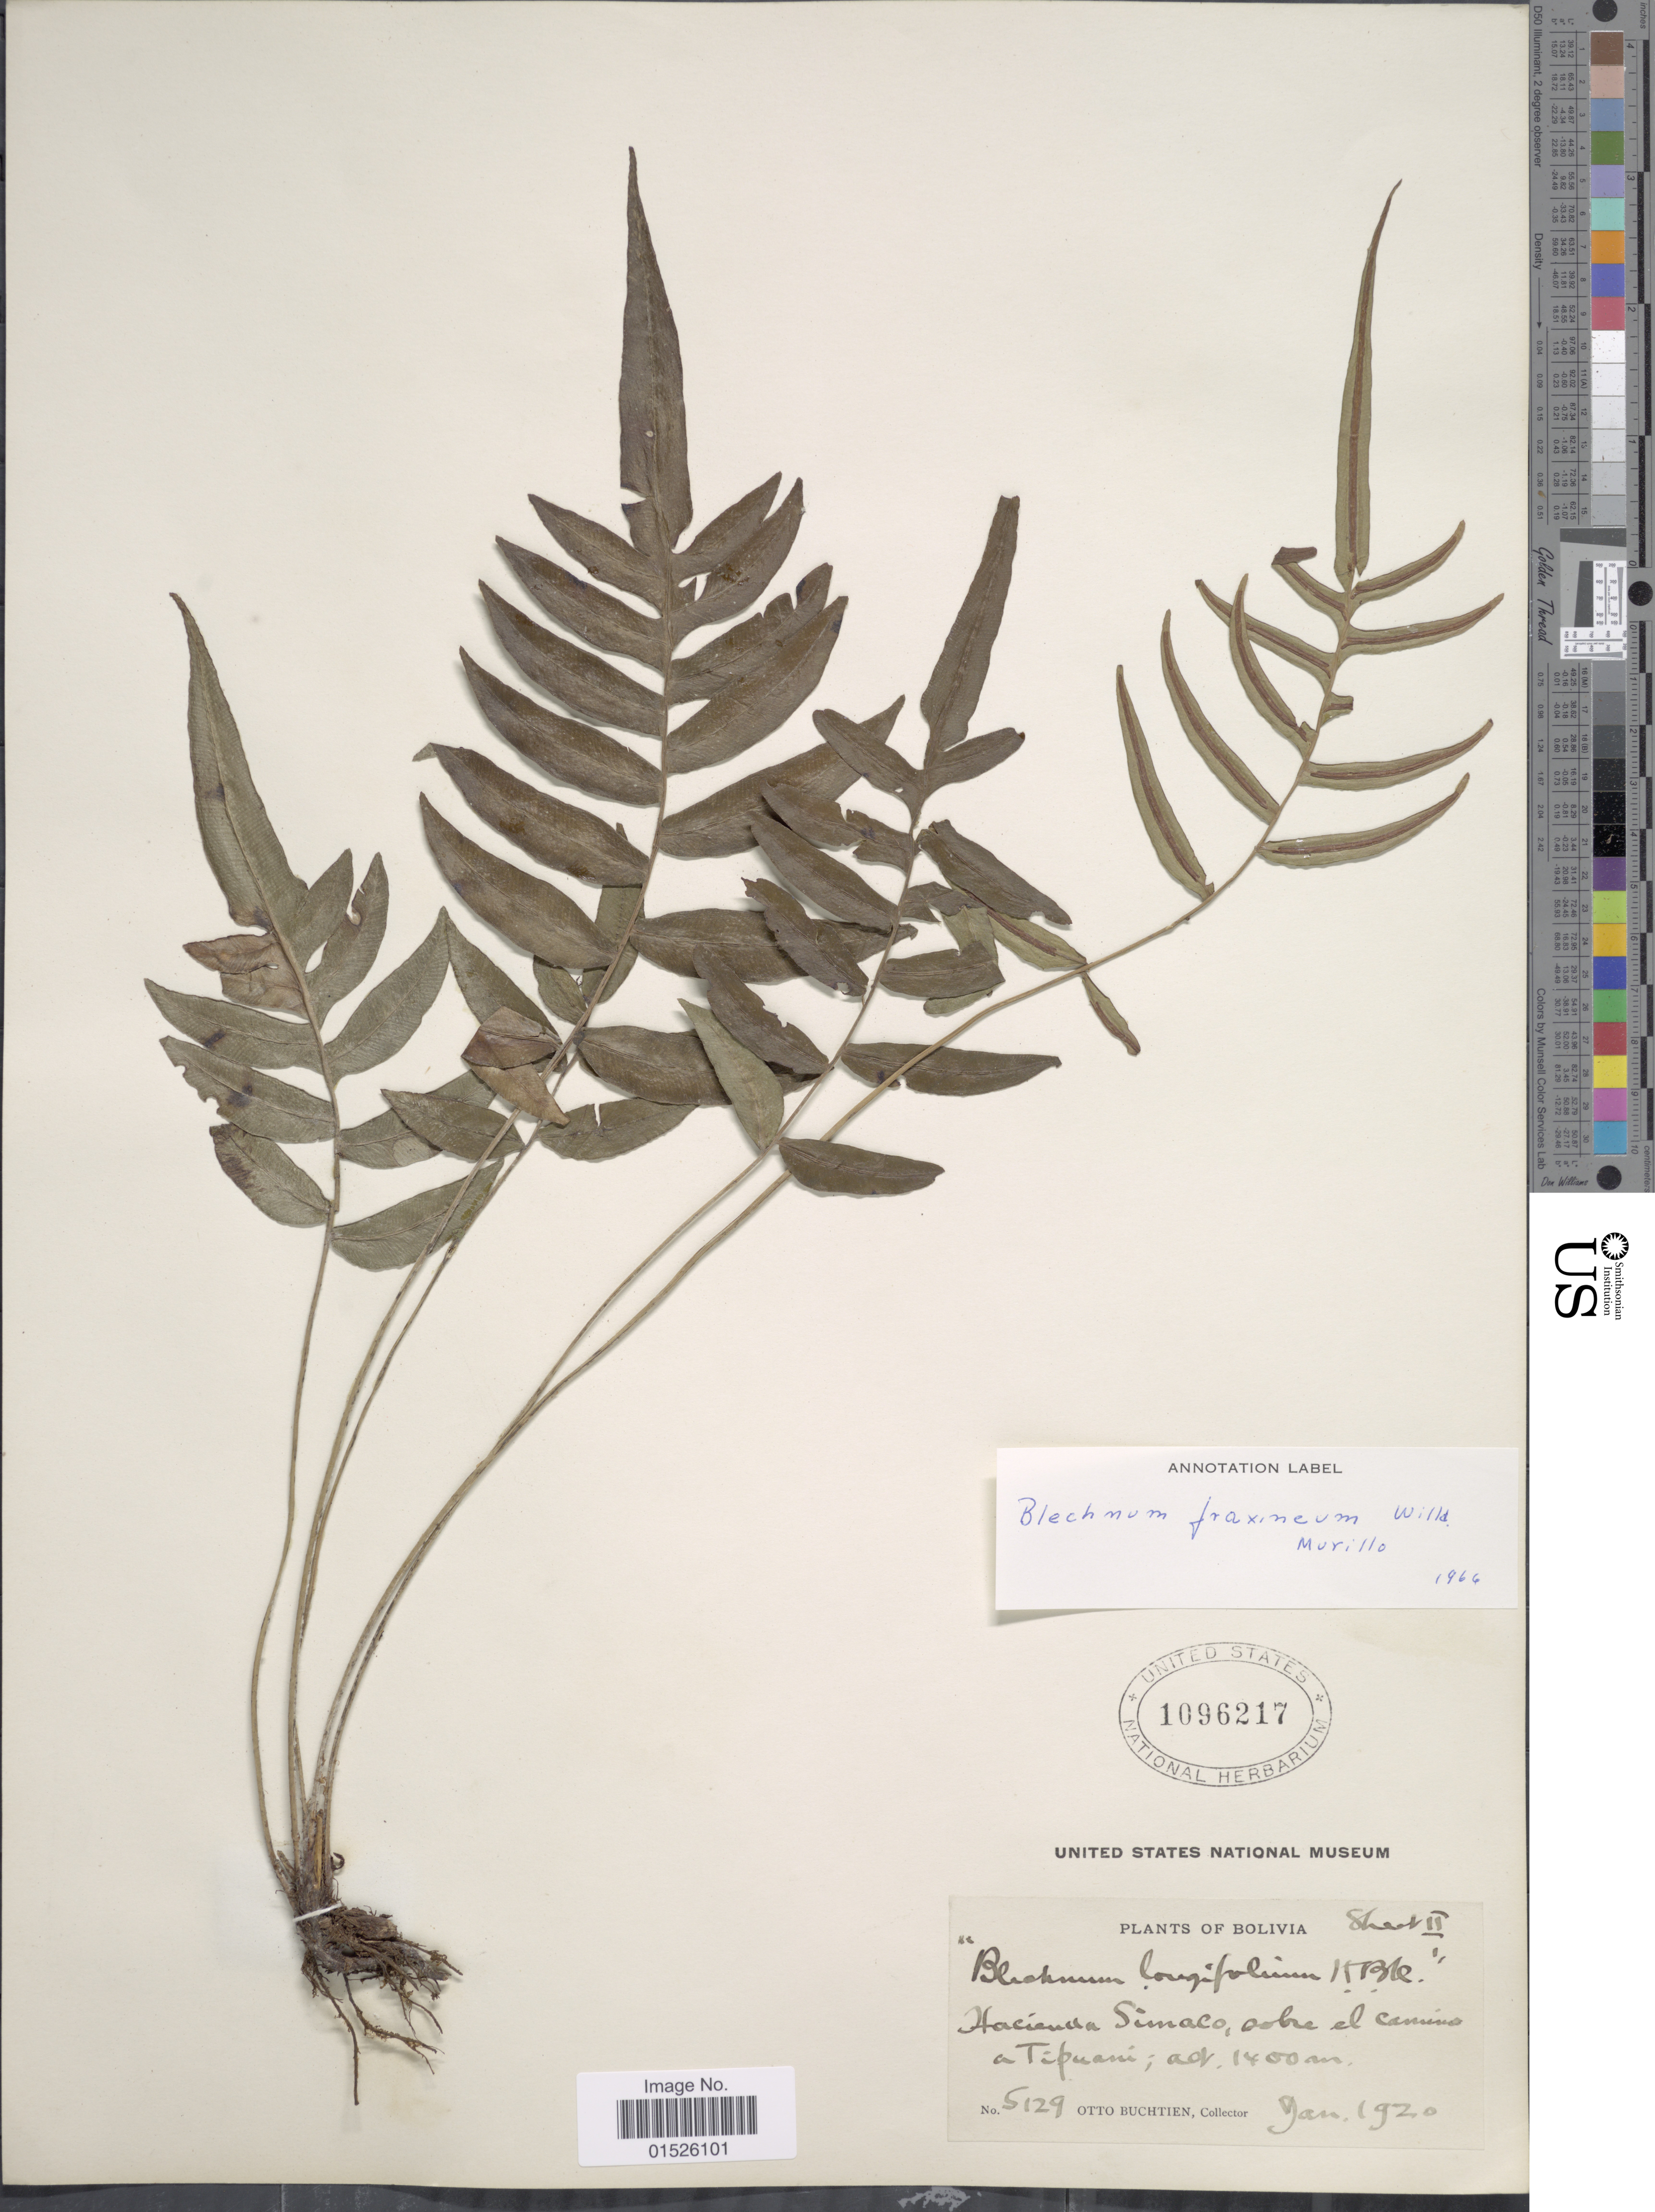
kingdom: Plantae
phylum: Tracheophyta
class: Polypodiopsida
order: Polypodiales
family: Blechnaceae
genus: Blechnum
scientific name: Blechnum gracile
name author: Kaulf.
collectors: O. Buchtien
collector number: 5129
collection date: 1920-01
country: Bolivia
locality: Hacienda Simaco sobre el camino a Tipuani.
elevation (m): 1400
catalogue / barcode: US 1096217